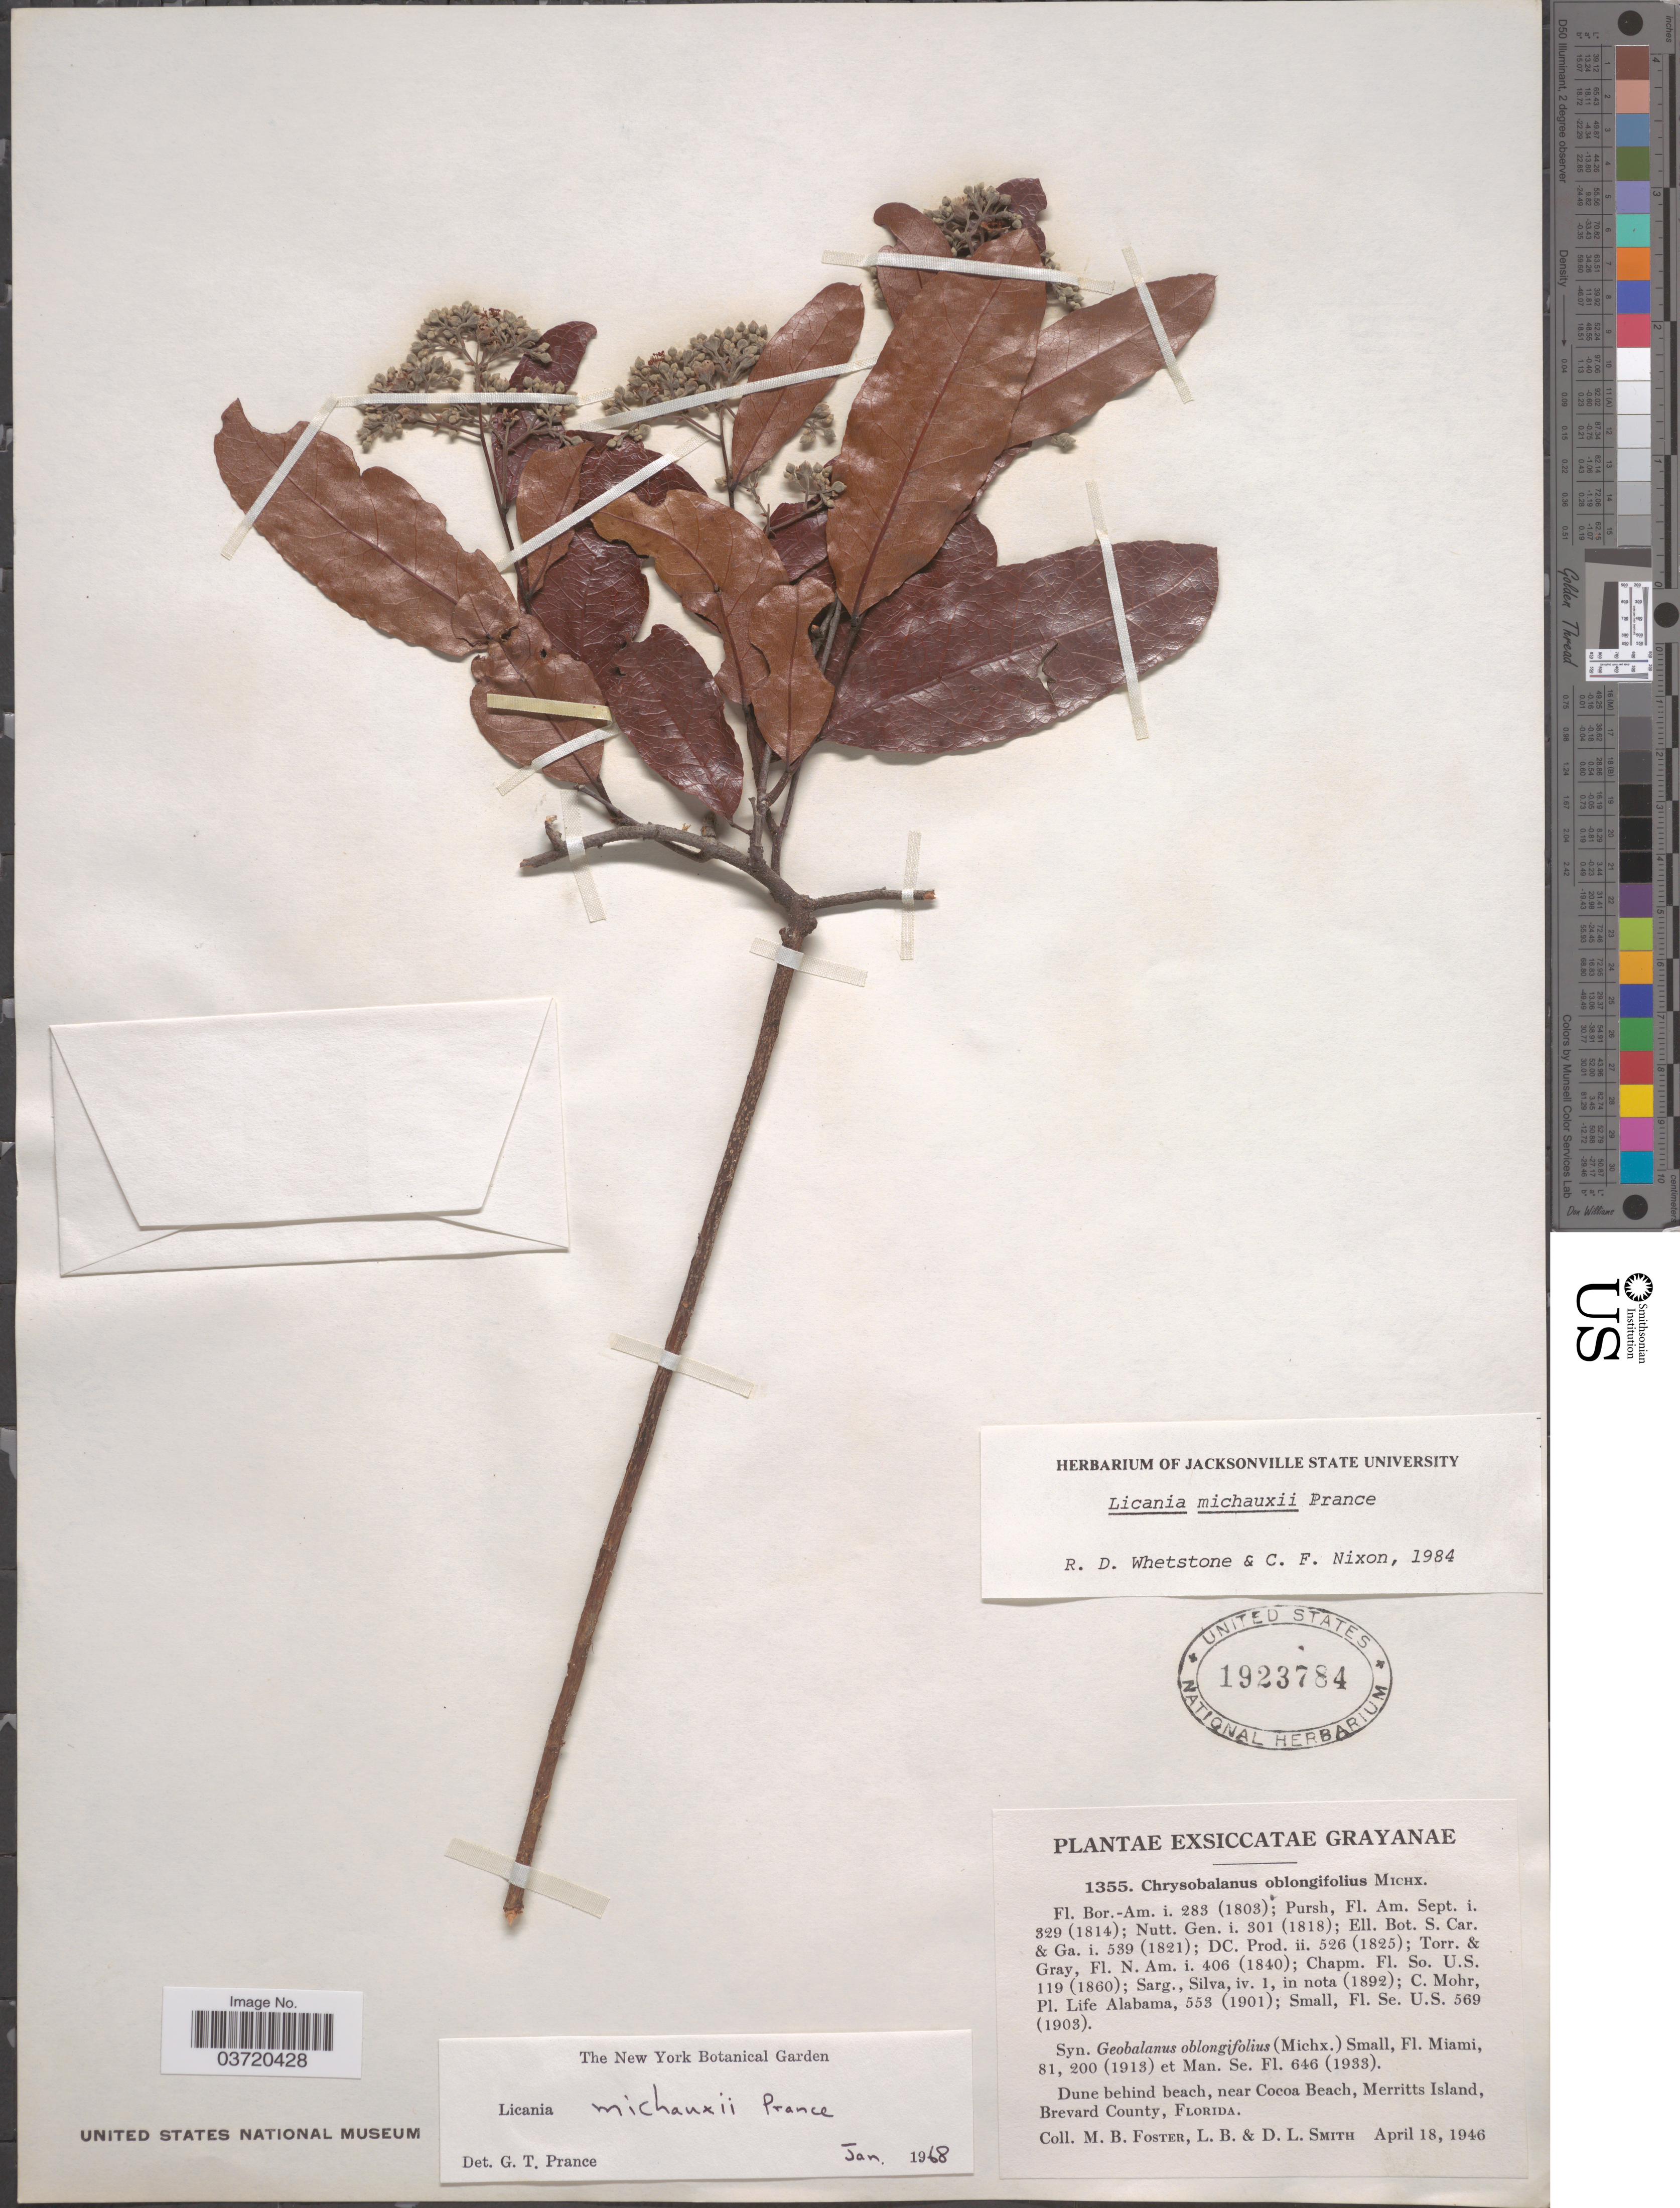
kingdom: Plantae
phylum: Tracheophyta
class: Magnoliopsida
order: Malpighiales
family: Chrysobalanaceae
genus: Geobalanus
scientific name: Geobalanus oblongifolius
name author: (Michx.) Small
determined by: Strong, M. T., (US), Smithsonian Institution - National Museum of Natural History (UNITED STATES)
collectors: M. B. Foster, L. Smith & D. L. Smith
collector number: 1355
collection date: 1946-04-18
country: United States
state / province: Florida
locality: Dune behind beach, near Cocoa Beach, Merrits Island, Brevard County.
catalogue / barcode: US 1923784